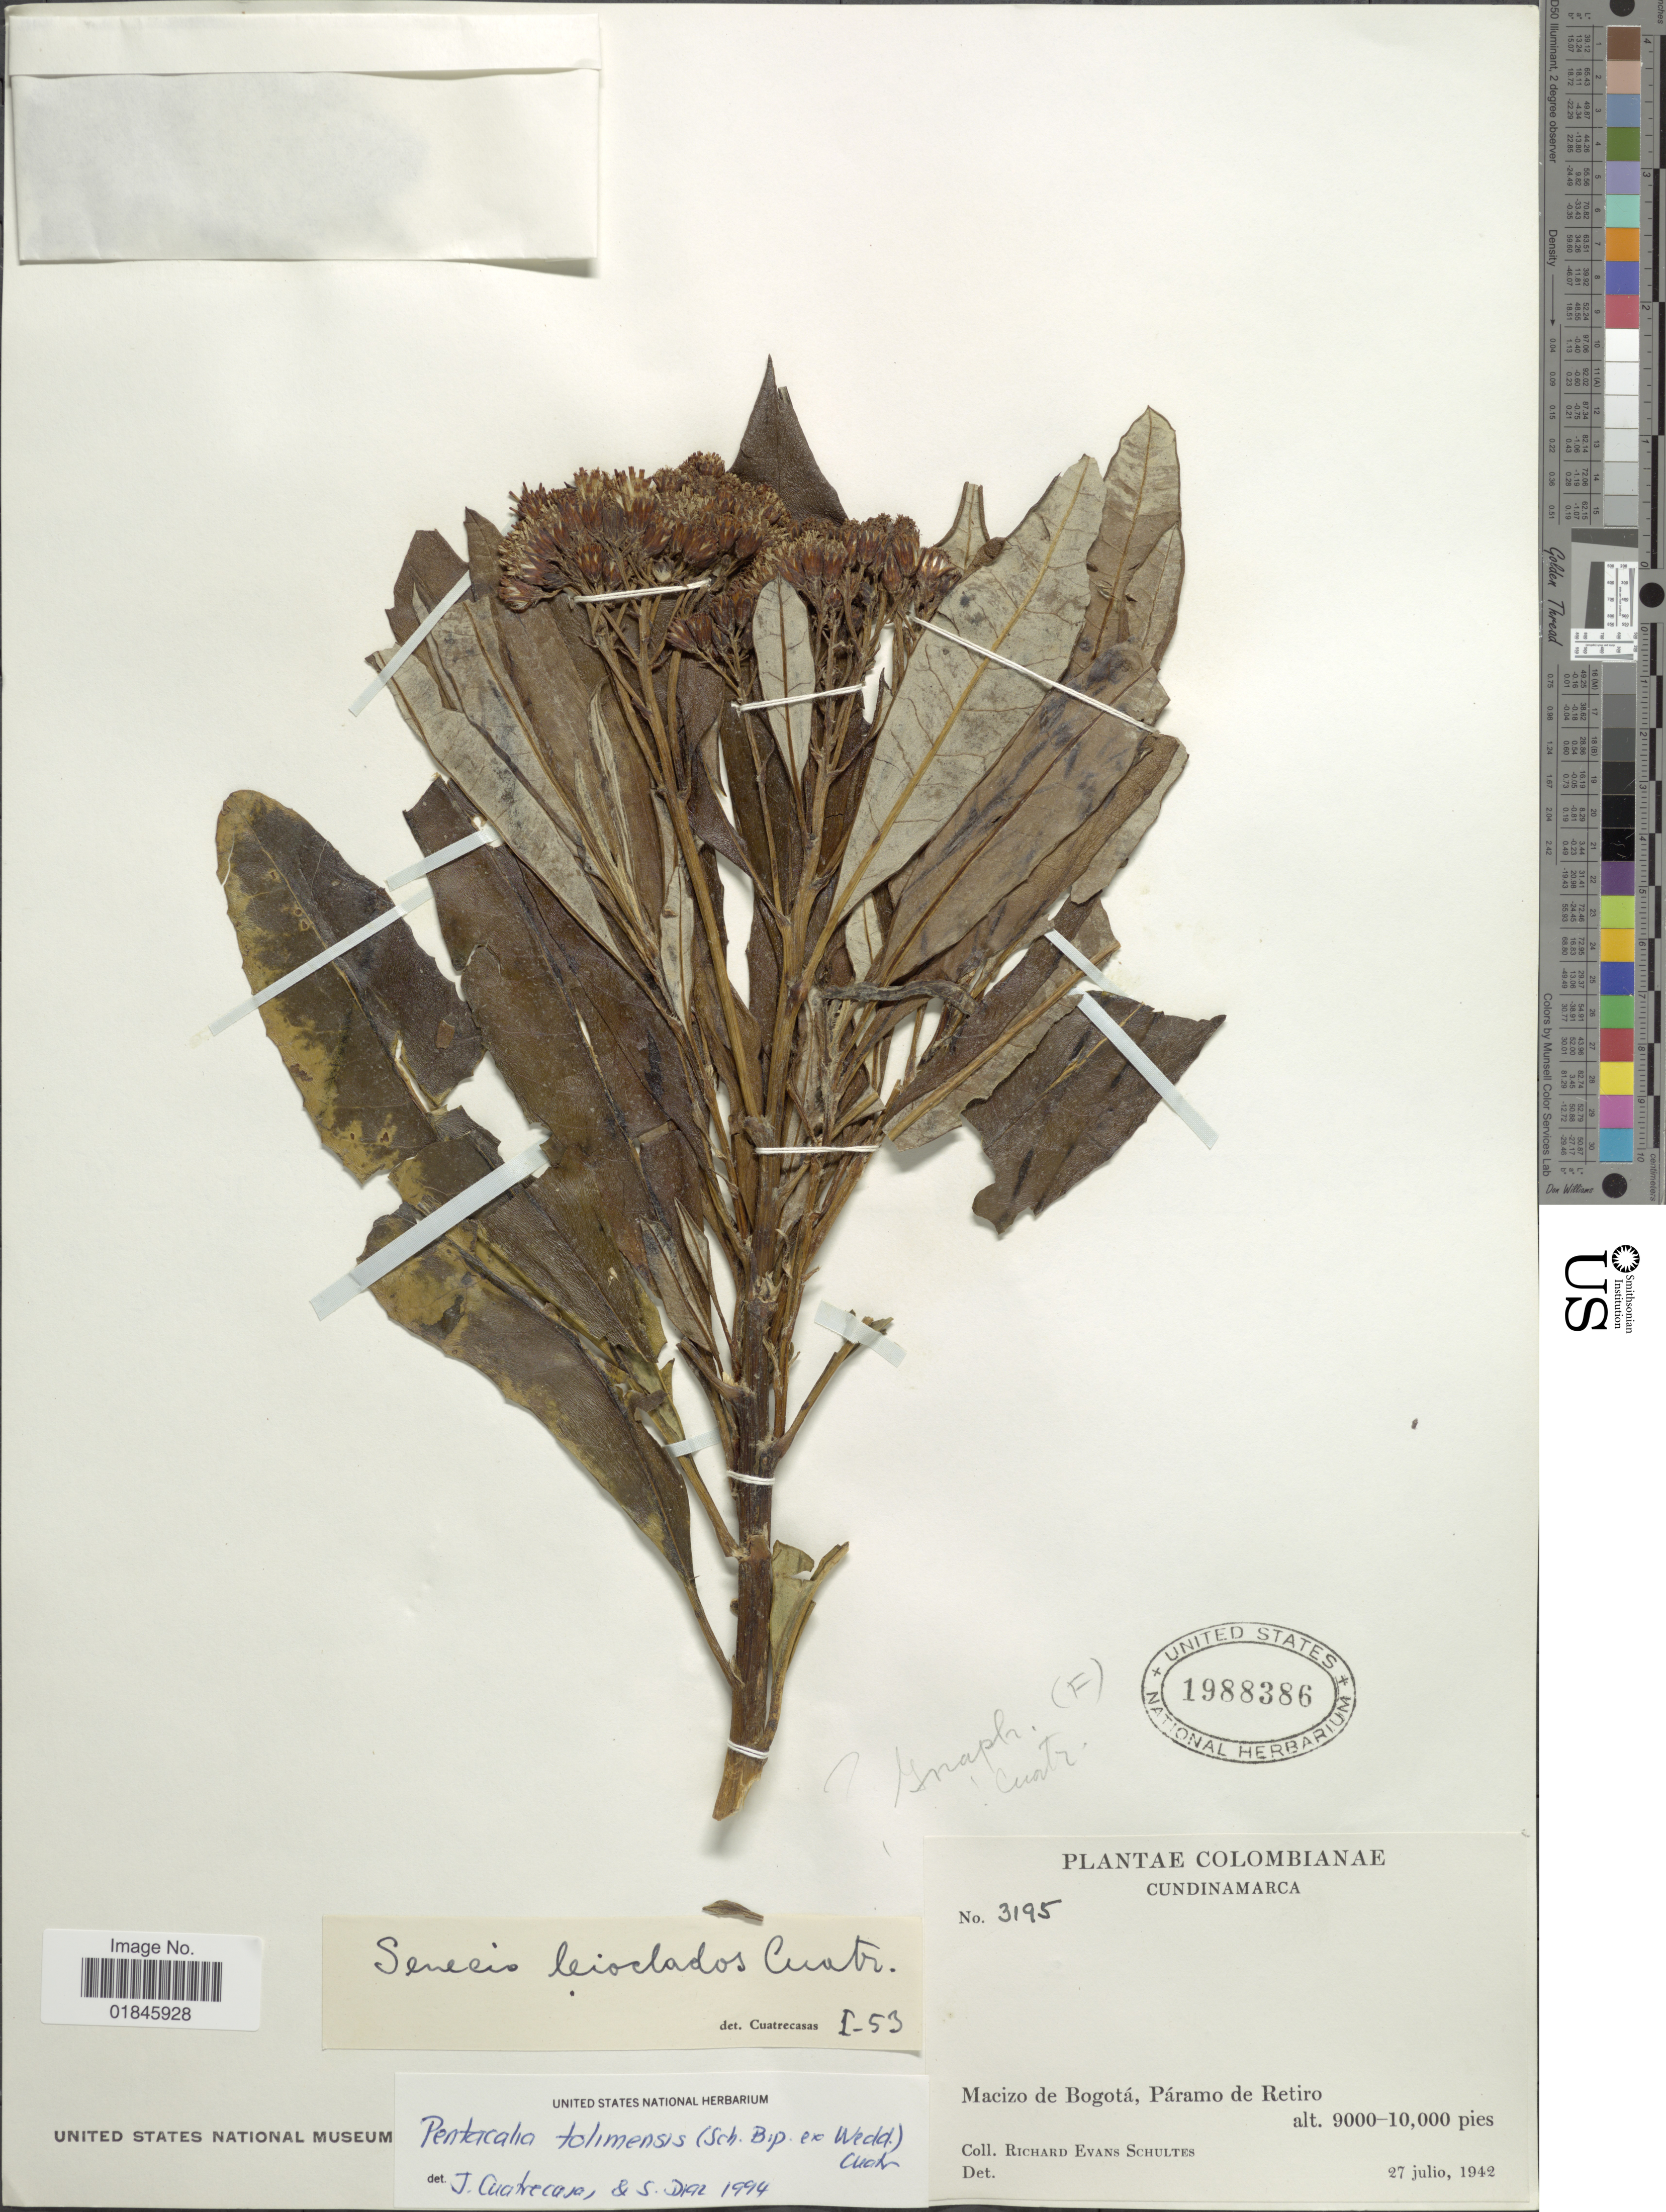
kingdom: Plantae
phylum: Tracheophyta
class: Magnoliopsida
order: Asterales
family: Asteraceae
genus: Pentacalia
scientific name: Pentacalia tolimensis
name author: (Sch. Bip. ex Wedd.) Cuatrec.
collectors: R. E. Schultes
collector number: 3195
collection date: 1942-07-27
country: Colombia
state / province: Cundinamarca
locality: Macizo de Bogotá, Páramo de Retiro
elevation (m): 2743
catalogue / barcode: US 1988386